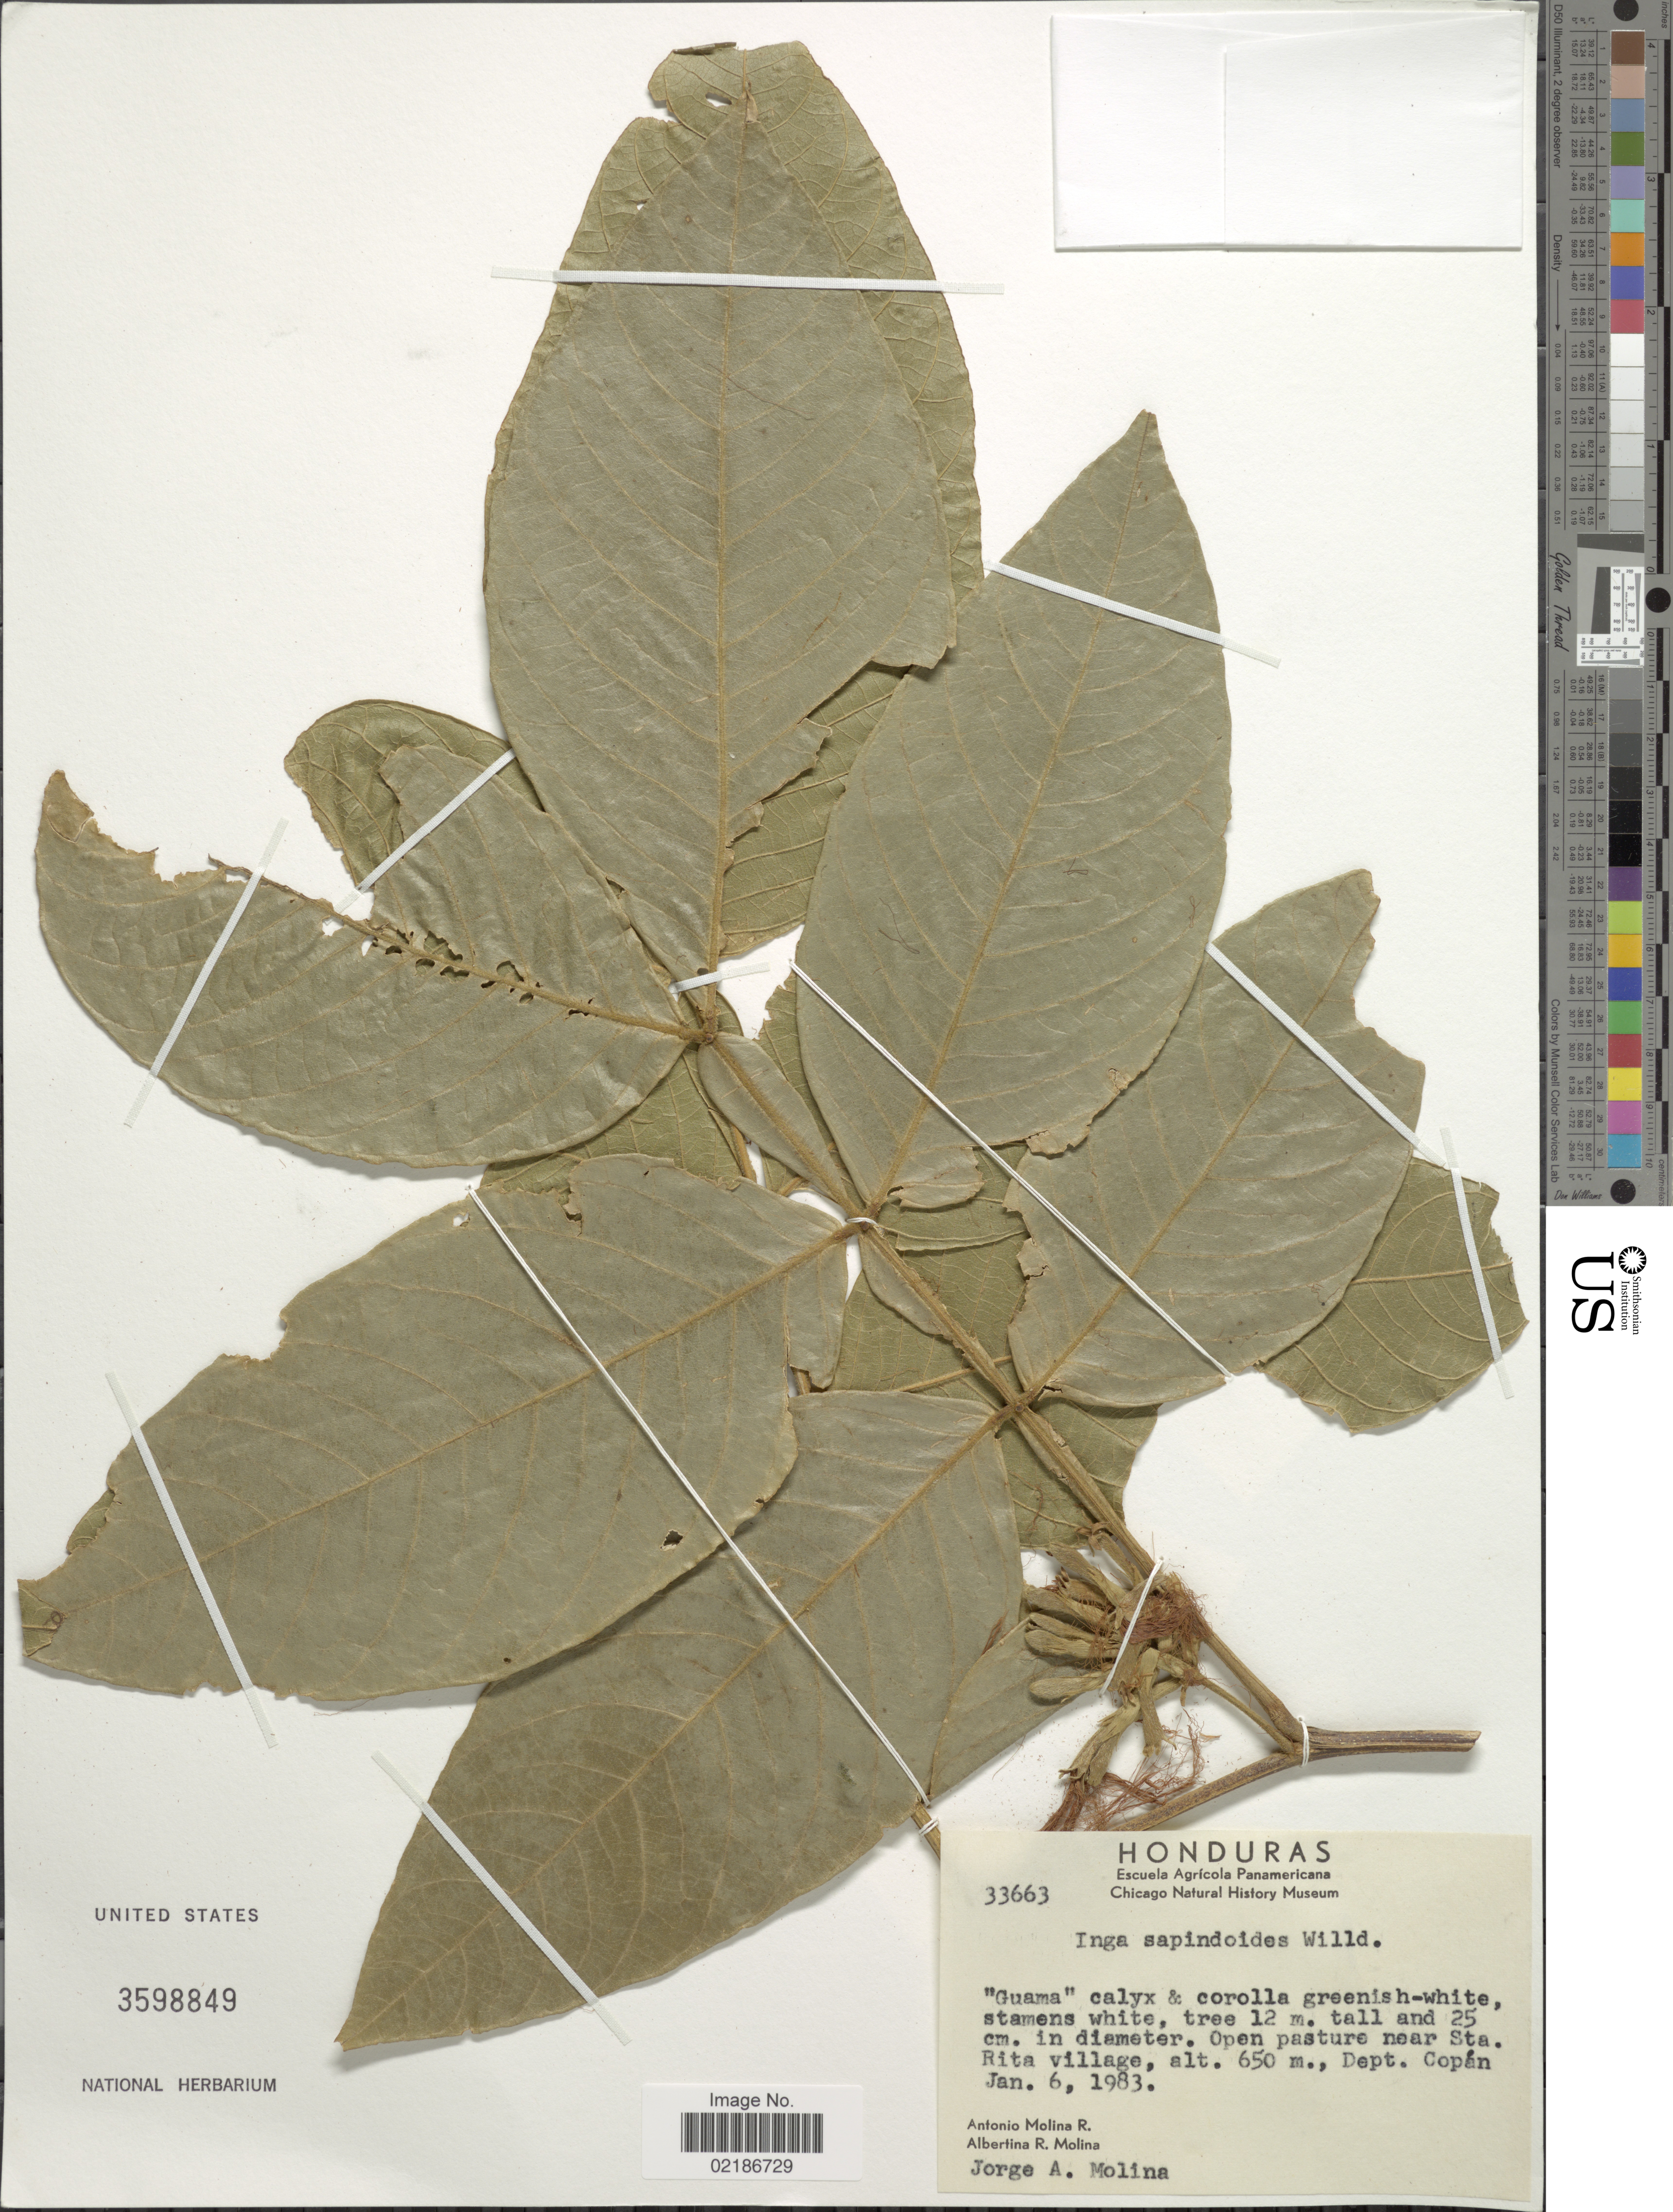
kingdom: Plantae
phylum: Tracheophyta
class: Magnoliopsida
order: Fabales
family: Fabaceae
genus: Inga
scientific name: Inga sapindoides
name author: Willd.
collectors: A. Molina R., A. R. Molina & J. A. Molina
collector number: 33663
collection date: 1983-01-06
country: Honduras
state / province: Copán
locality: Near Sta. Rita village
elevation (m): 650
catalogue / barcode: US 3598849